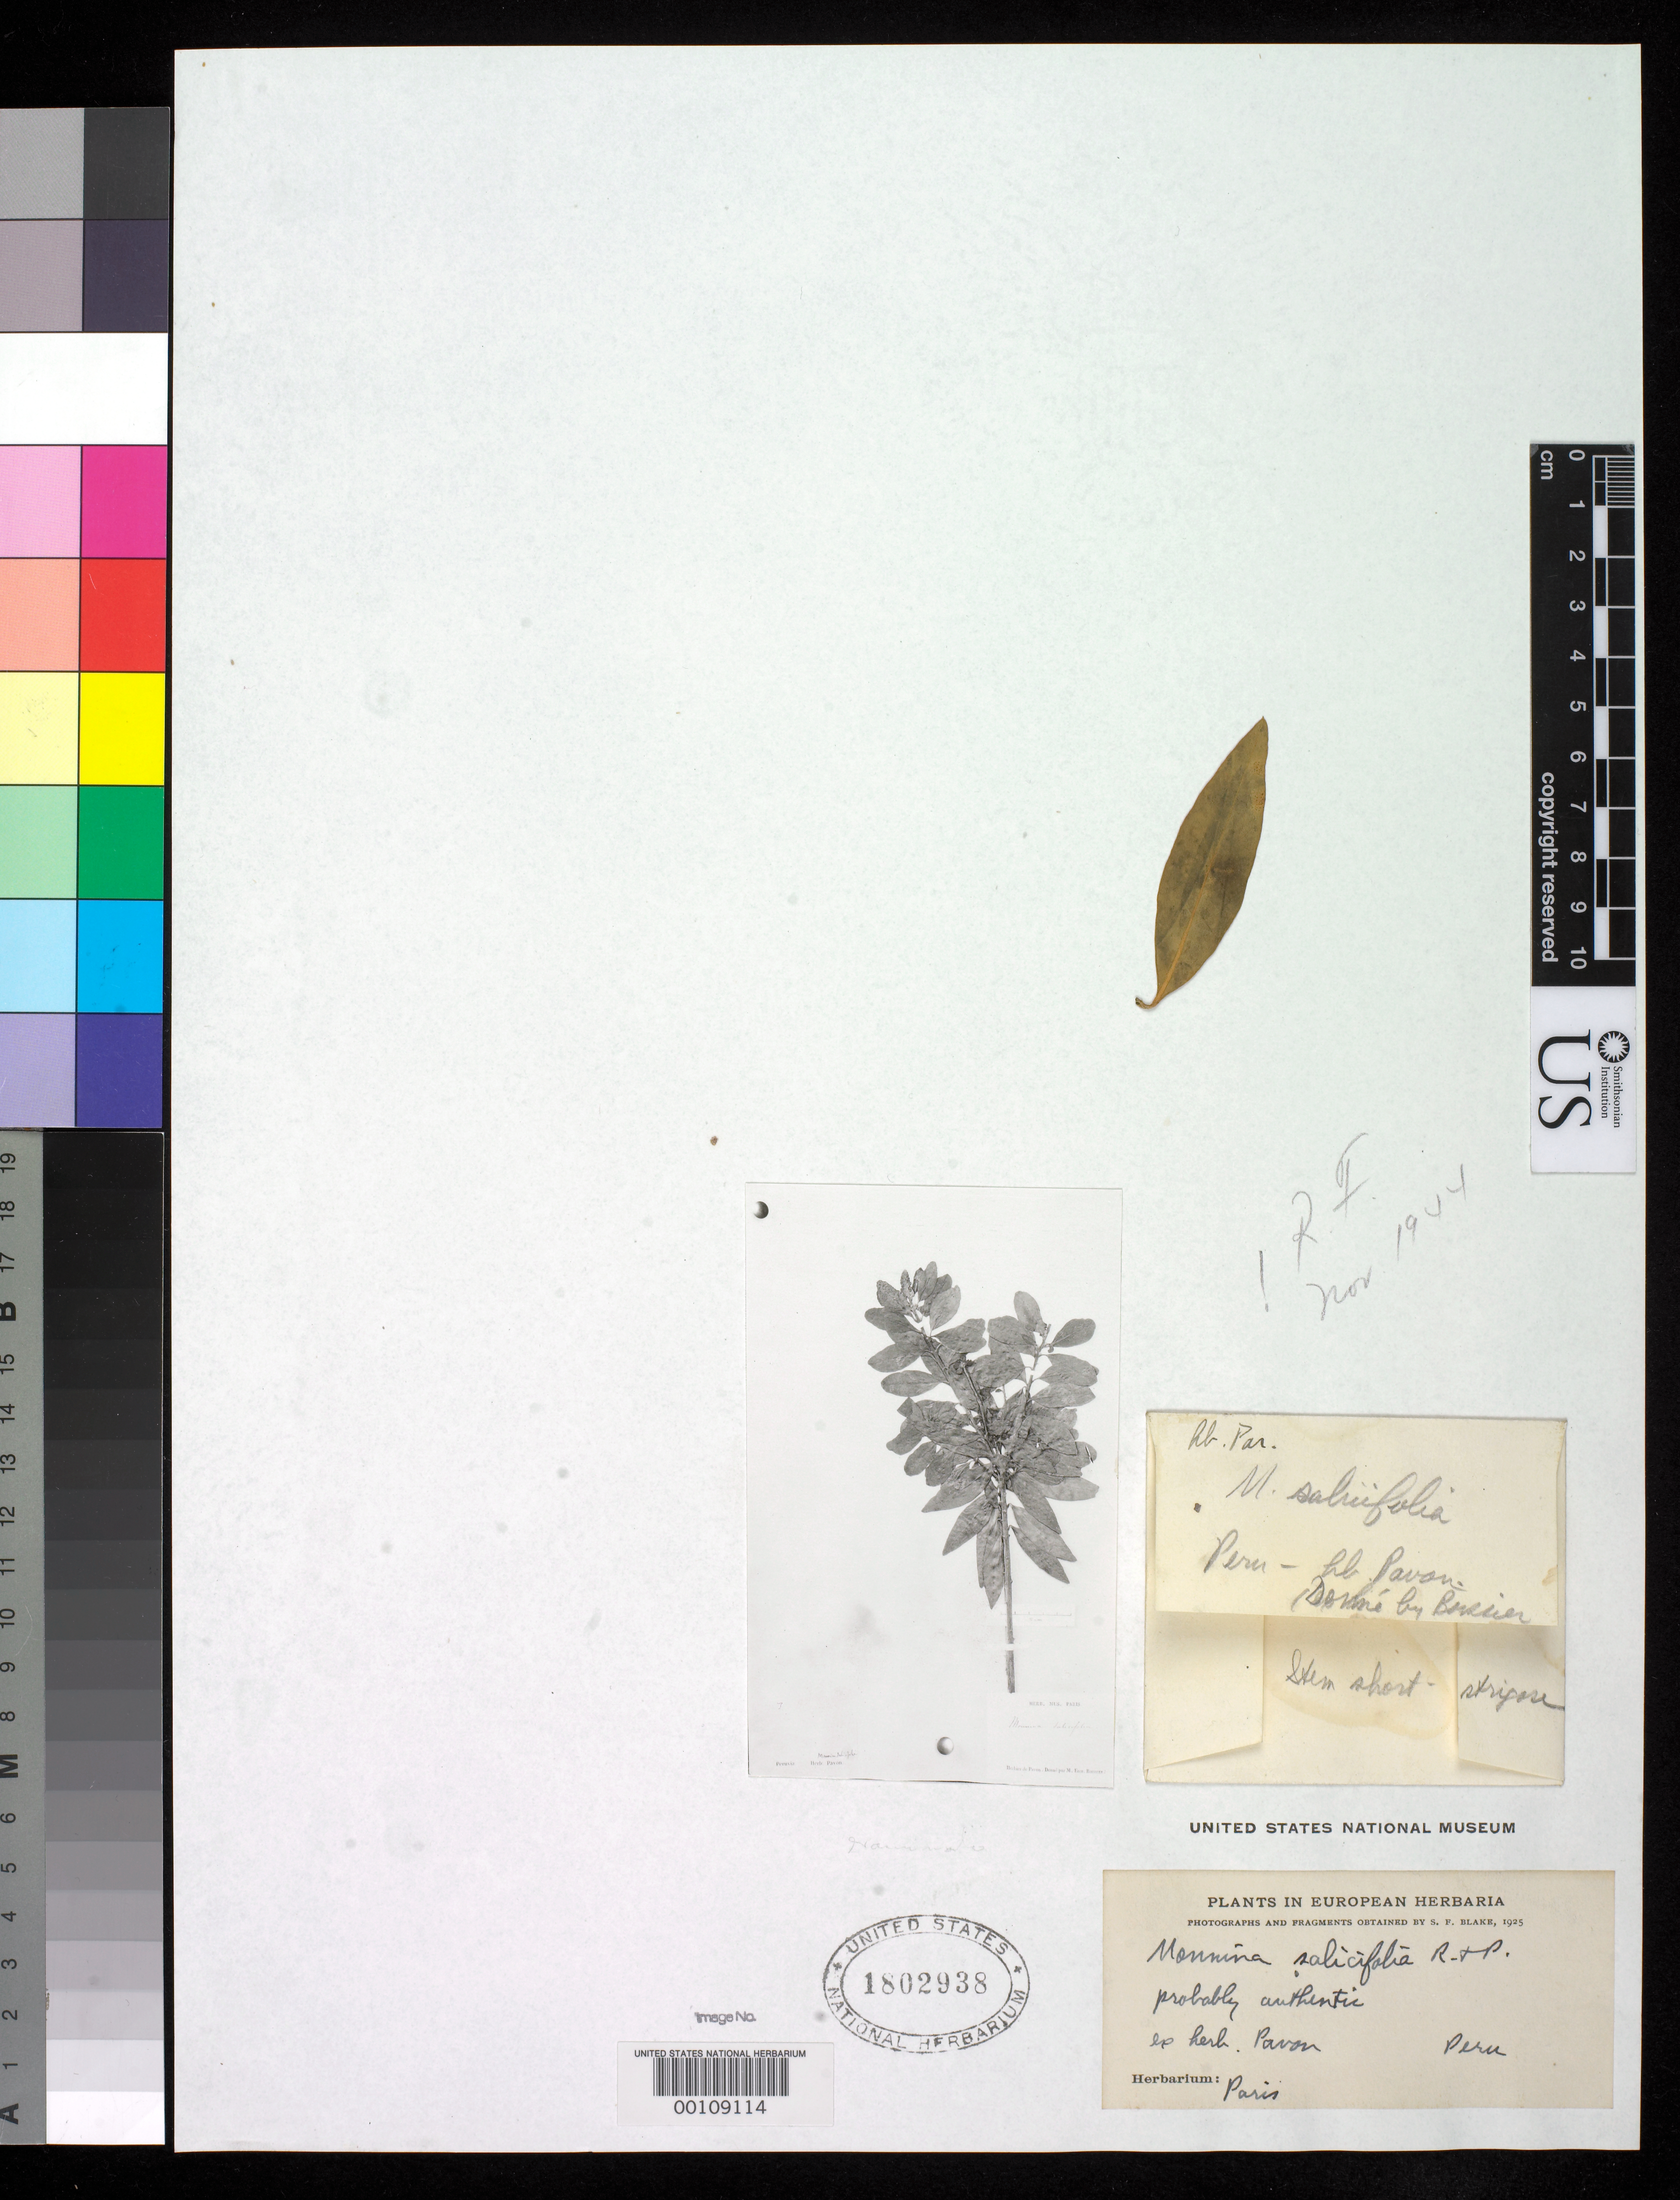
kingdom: Plantae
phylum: Tracheophyta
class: Magnoliopsida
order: Fabales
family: Polygalaceae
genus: Monnina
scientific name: Monnina salicifolia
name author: Ruiz & Pav.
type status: Type Material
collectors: H. Ruiz López & J. A. Pavón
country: Peru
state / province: San Martín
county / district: Mariscal Cáceres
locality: Rio Huallaga, margen Derecha del; Balsa Probana; dtto. Tocache Nuevo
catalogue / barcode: US 1802938